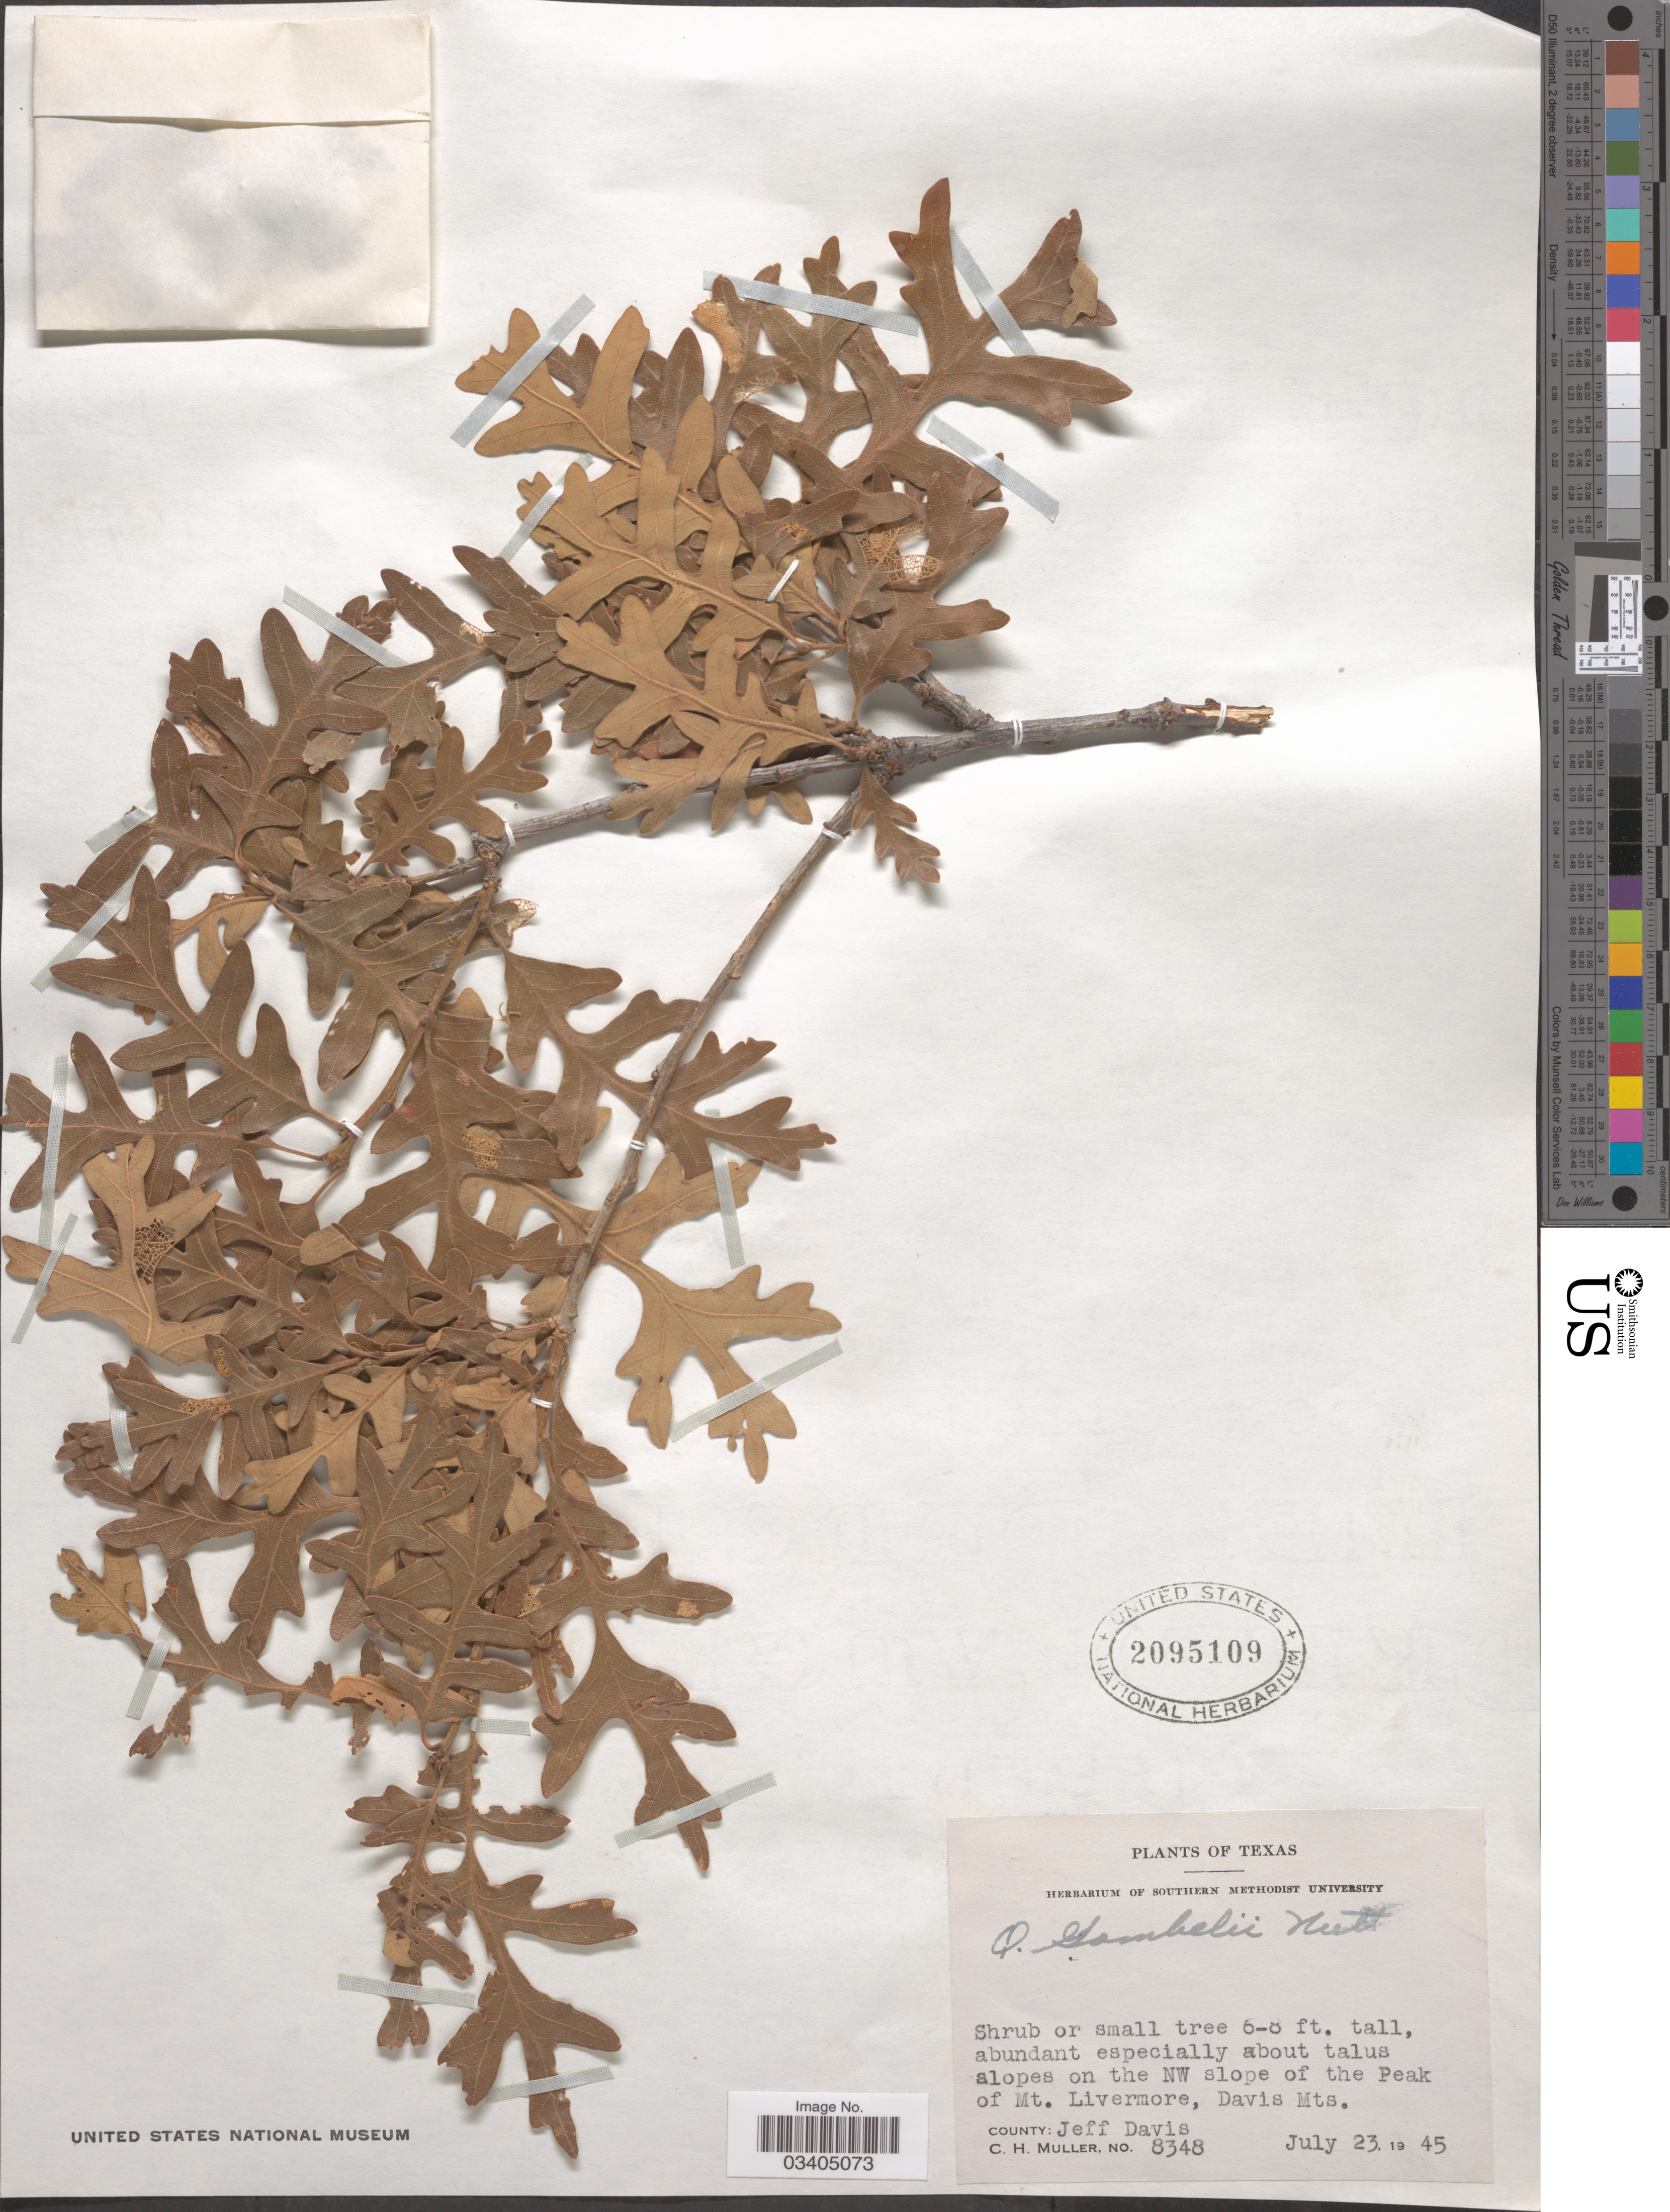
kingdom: Plantae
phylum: Tracheophyta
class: Magnoliopsida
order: Fagales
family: Fagaceae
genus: Quercus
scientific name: Quercus gambelii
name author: Nutt.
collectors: C. H. Mueller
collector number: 8348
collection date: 1945-07-23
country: United States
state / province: Texas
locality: Slopes on the NW slope of the Peak of Mt. Livermore, Davis Mts. County: Jeff Davis.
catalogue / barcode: US 2095109